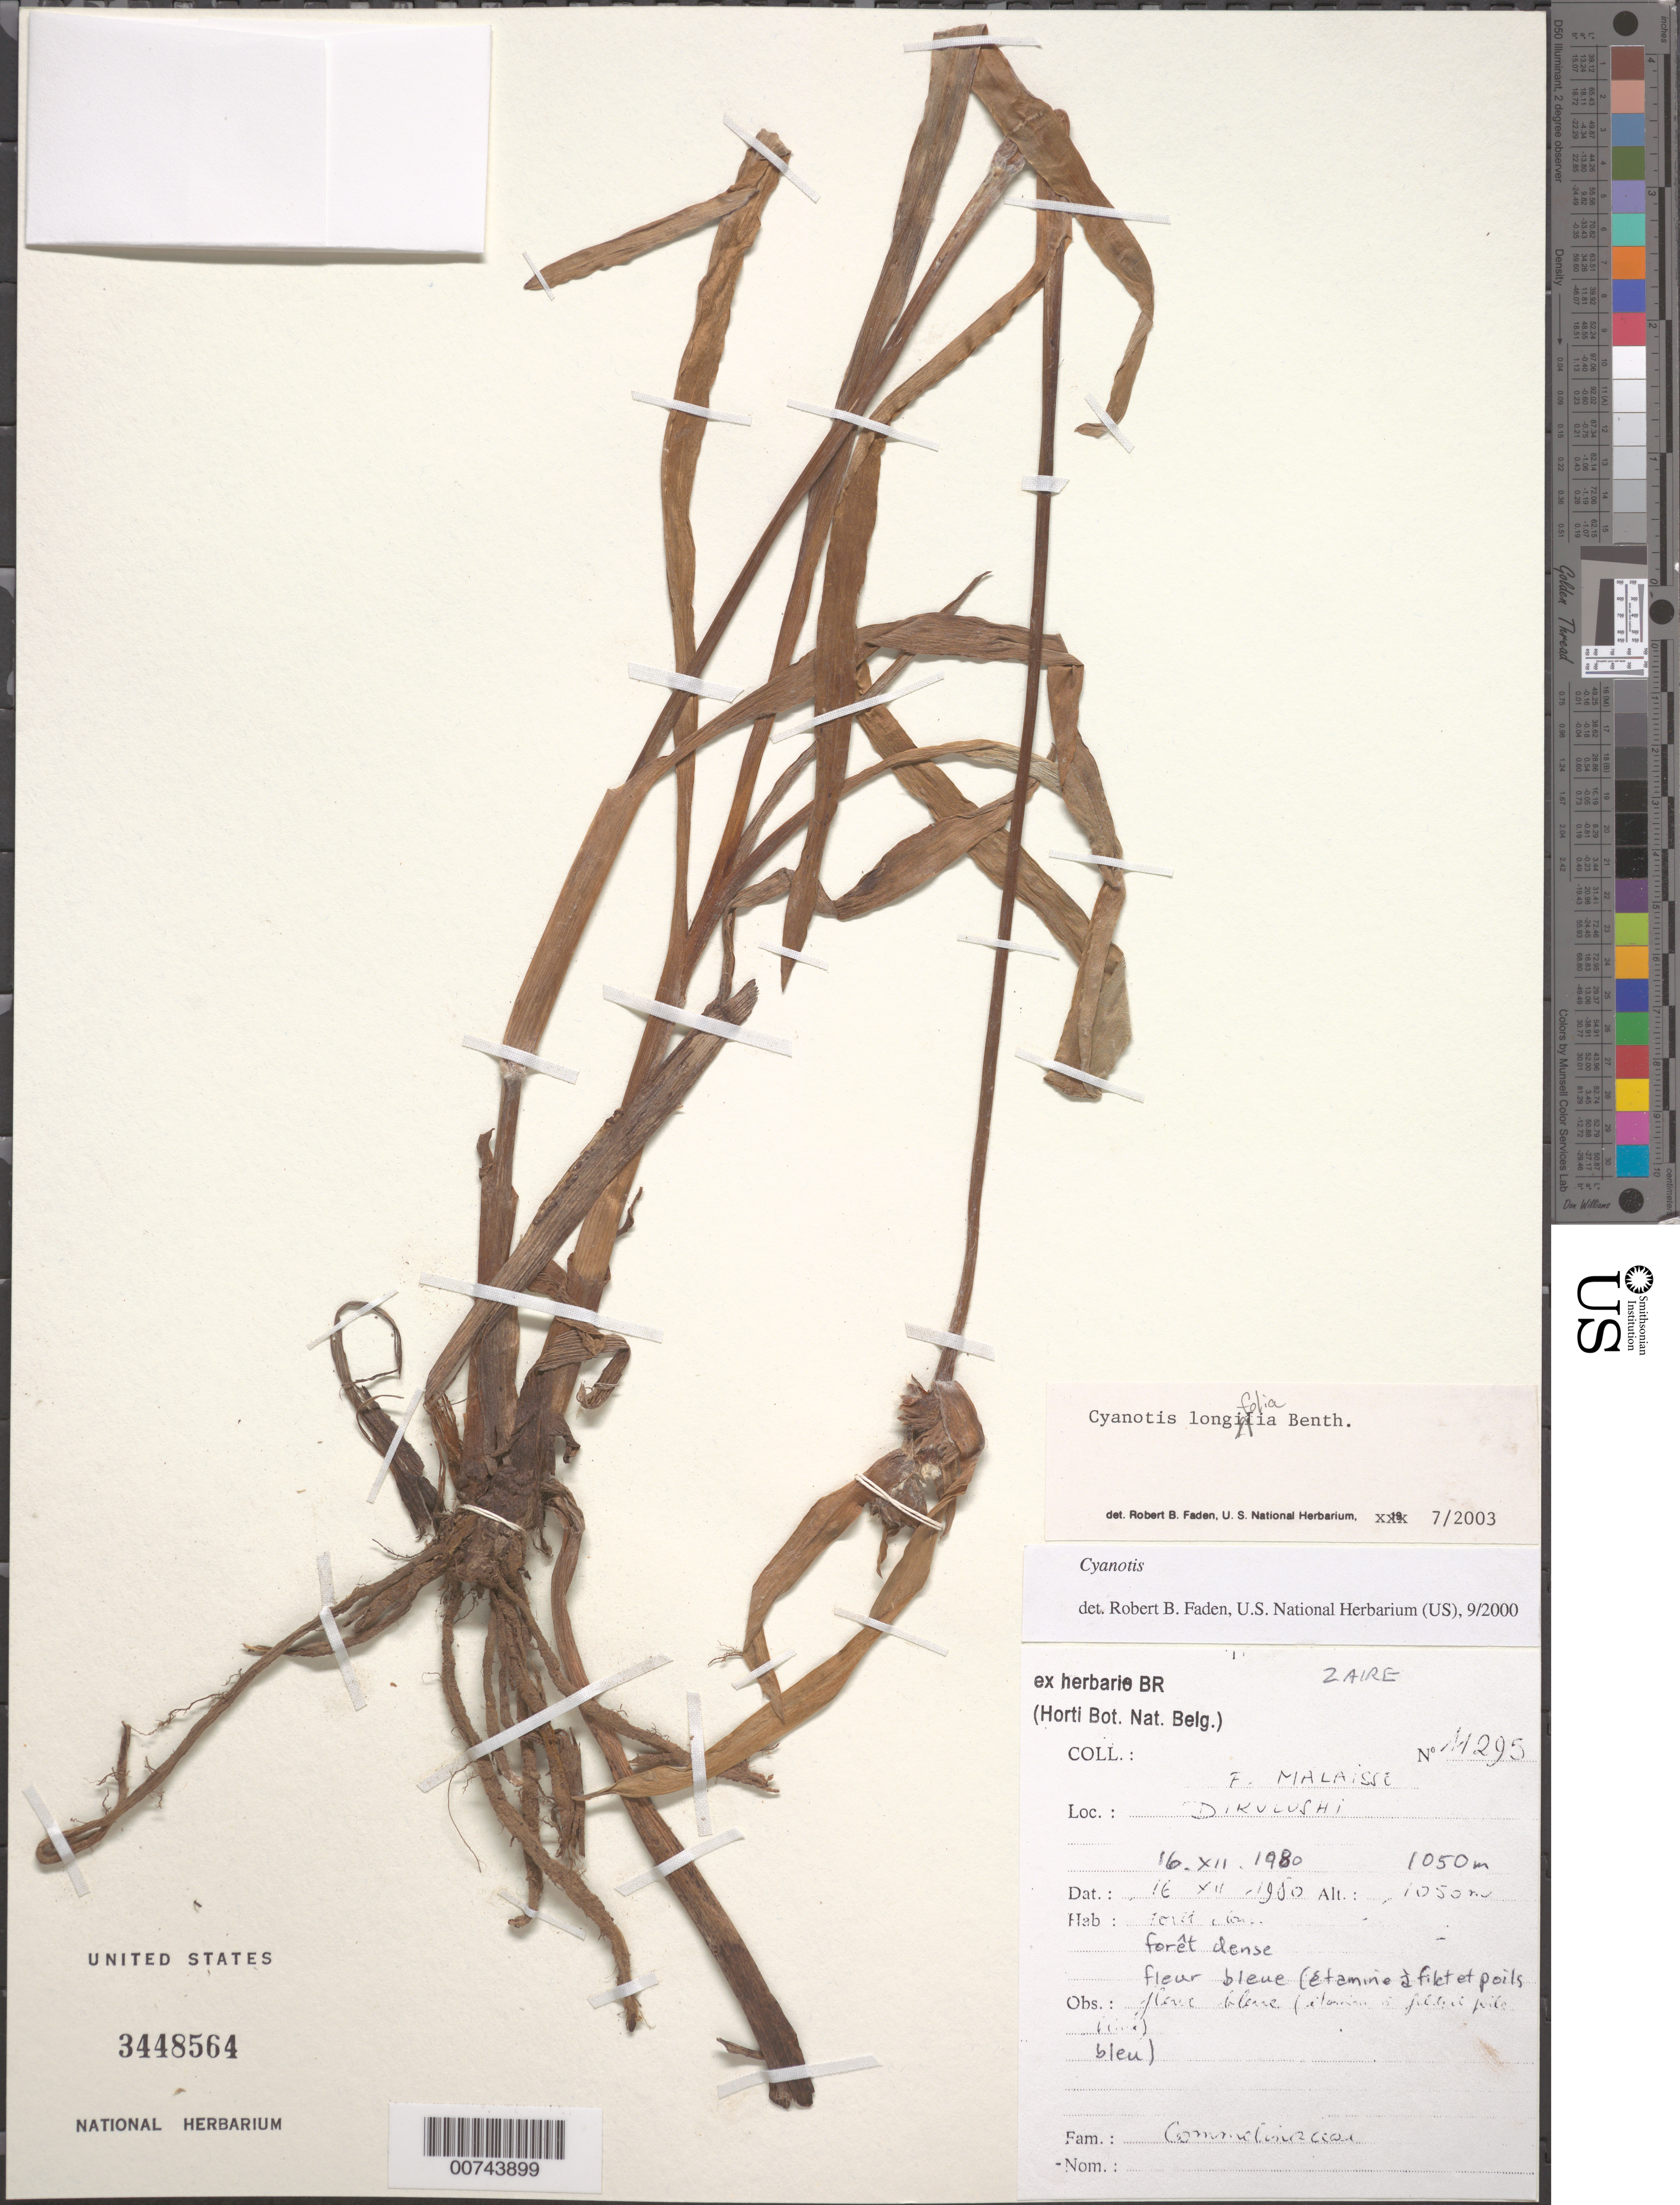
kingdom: Plantae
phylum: Tracheophyta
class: Liliopsida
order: Commelinales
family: Commelinaceae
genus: Cyanotis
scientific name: Cyanotis longifolia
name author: Benth.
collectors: F. Malaisse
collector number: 4295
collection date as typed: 16 Dec 1980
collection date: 1980-12-16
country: Congo, Democratic Republic of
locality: Dikulushi.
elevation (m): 1050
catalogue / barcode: US 3448564